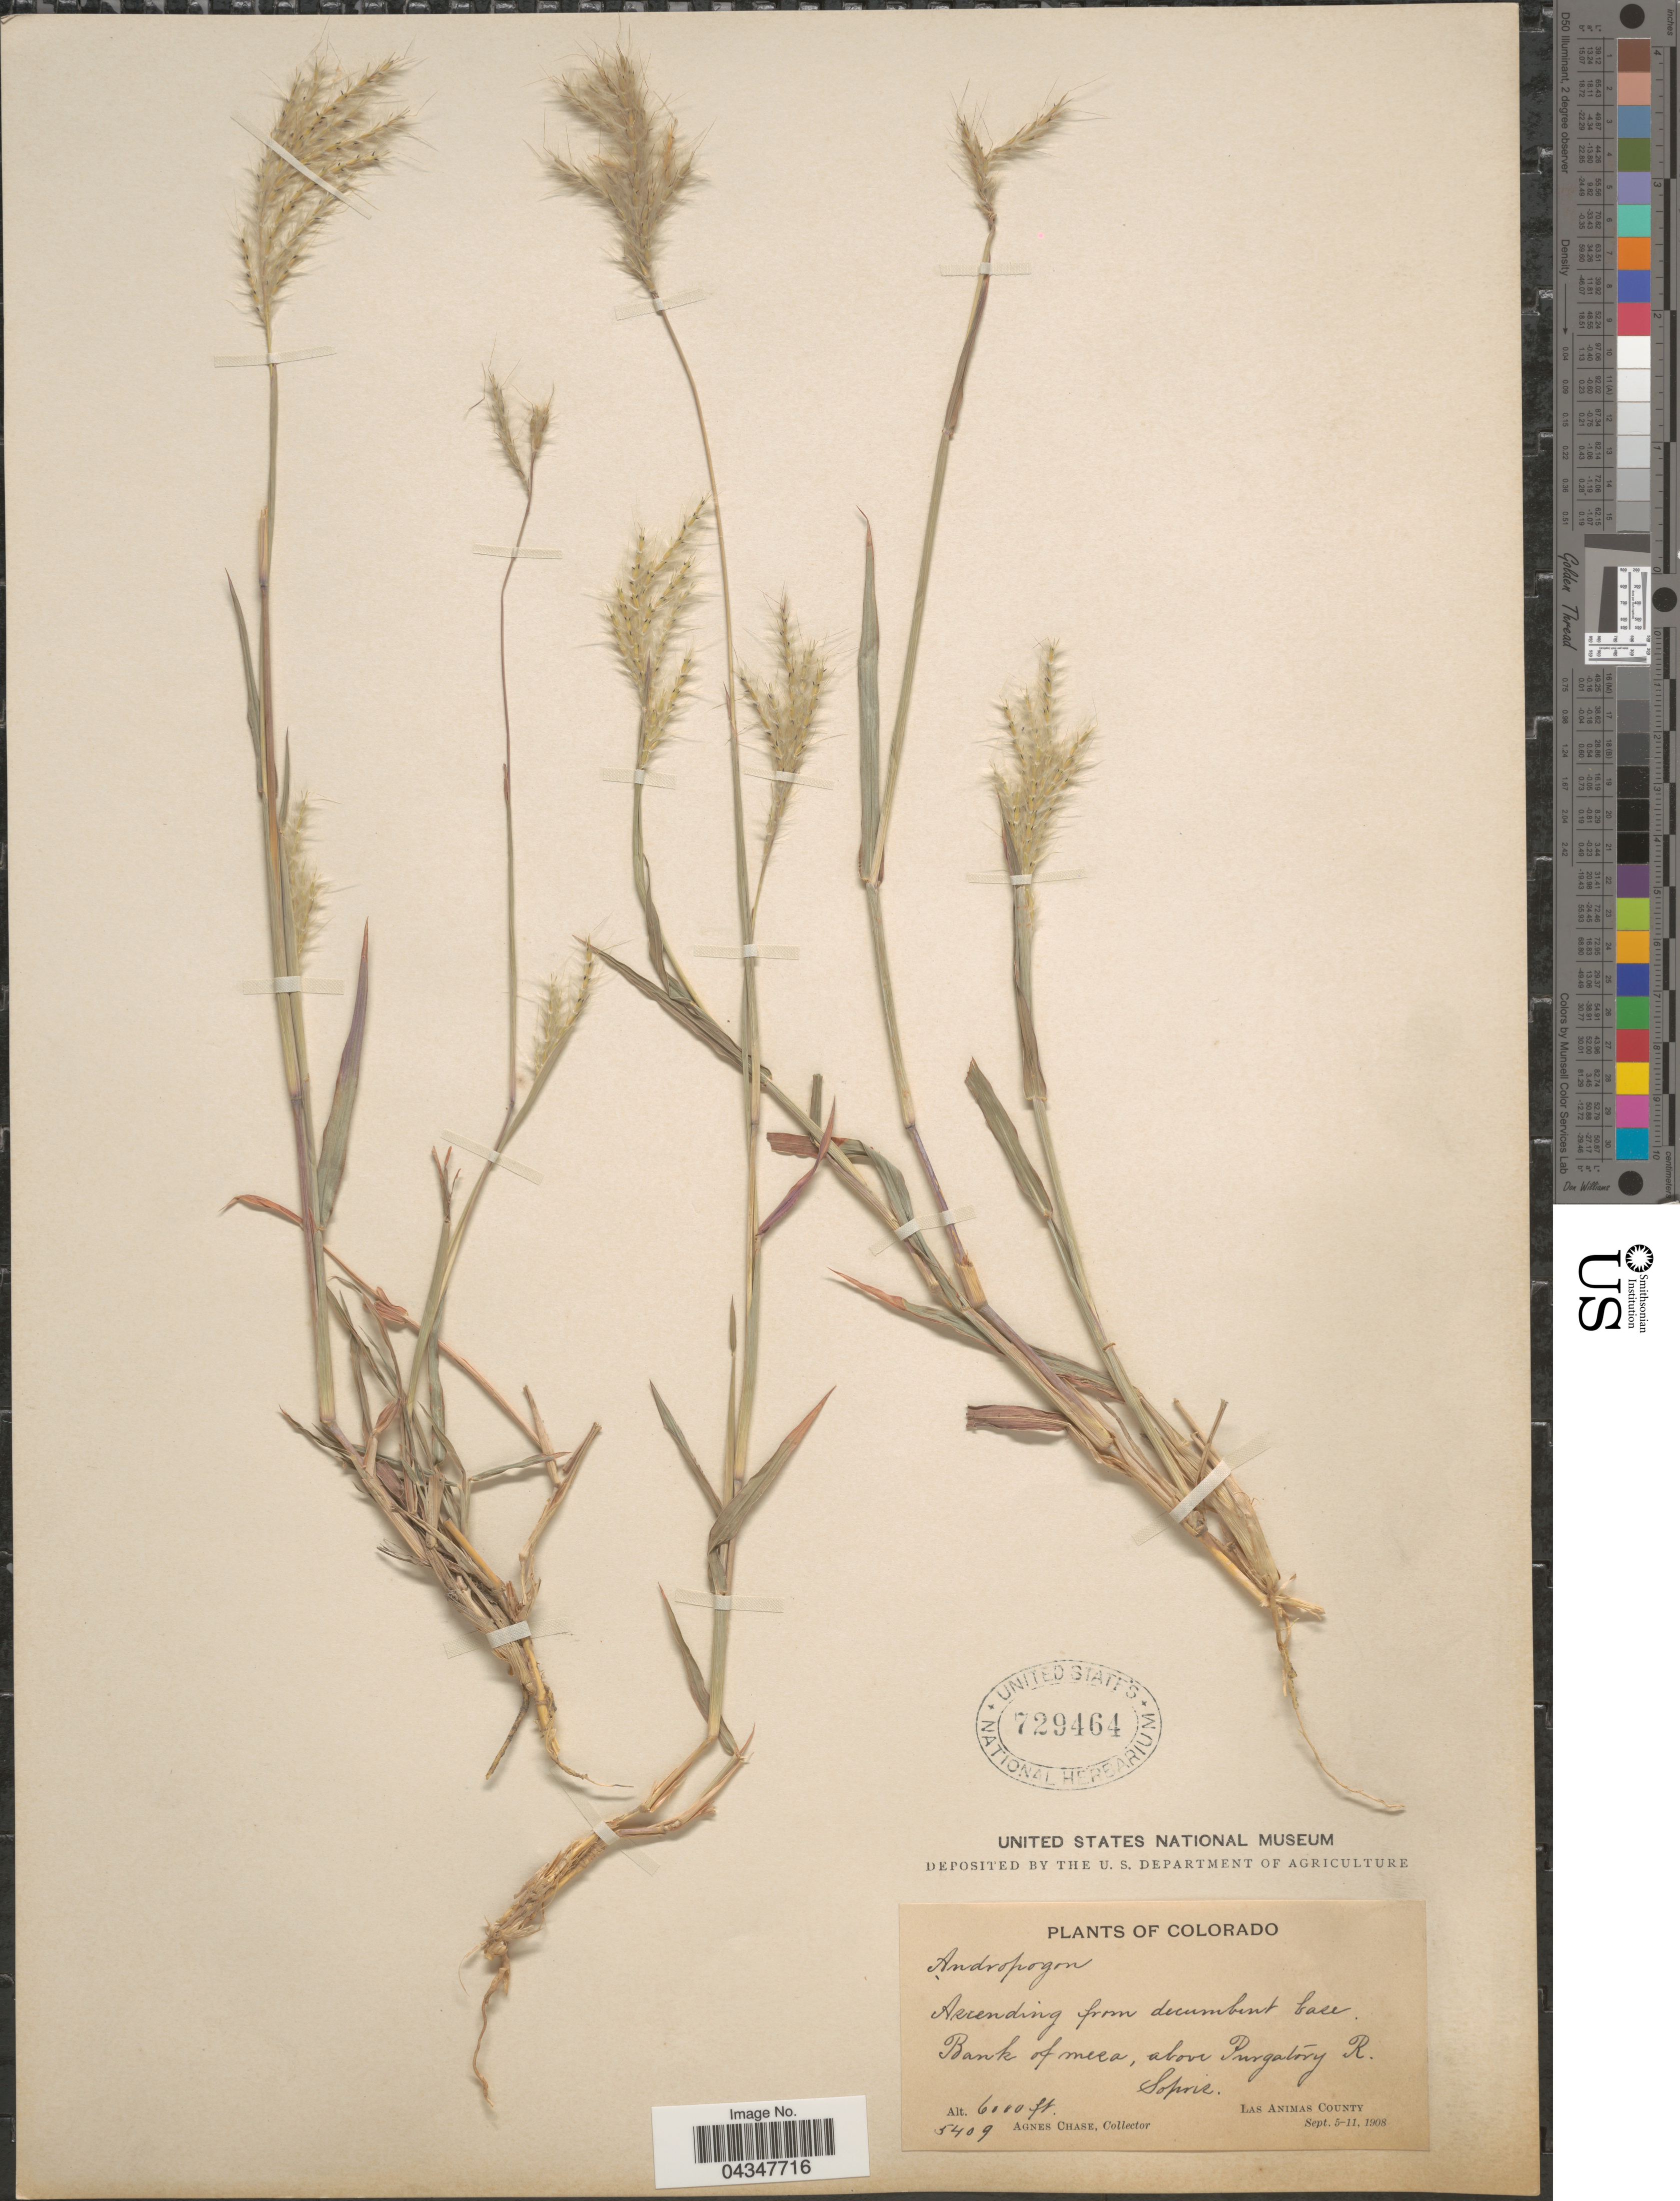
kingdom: Plantae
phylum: Tracheophyta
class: Liliopsida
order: Poales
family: Poaceae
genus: Bothriochloa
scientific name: Bothriochloa laguroides subsp. torreyana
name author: (Steud.) Allred & Gould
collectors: A. Chase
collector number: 5409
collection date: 1908-09-05/1908-09-11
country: United States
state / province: Colorado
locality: Bank of mesa, above Purgatory R. Sopris. Las Animas County.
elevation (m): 1829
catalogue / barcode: US 729464